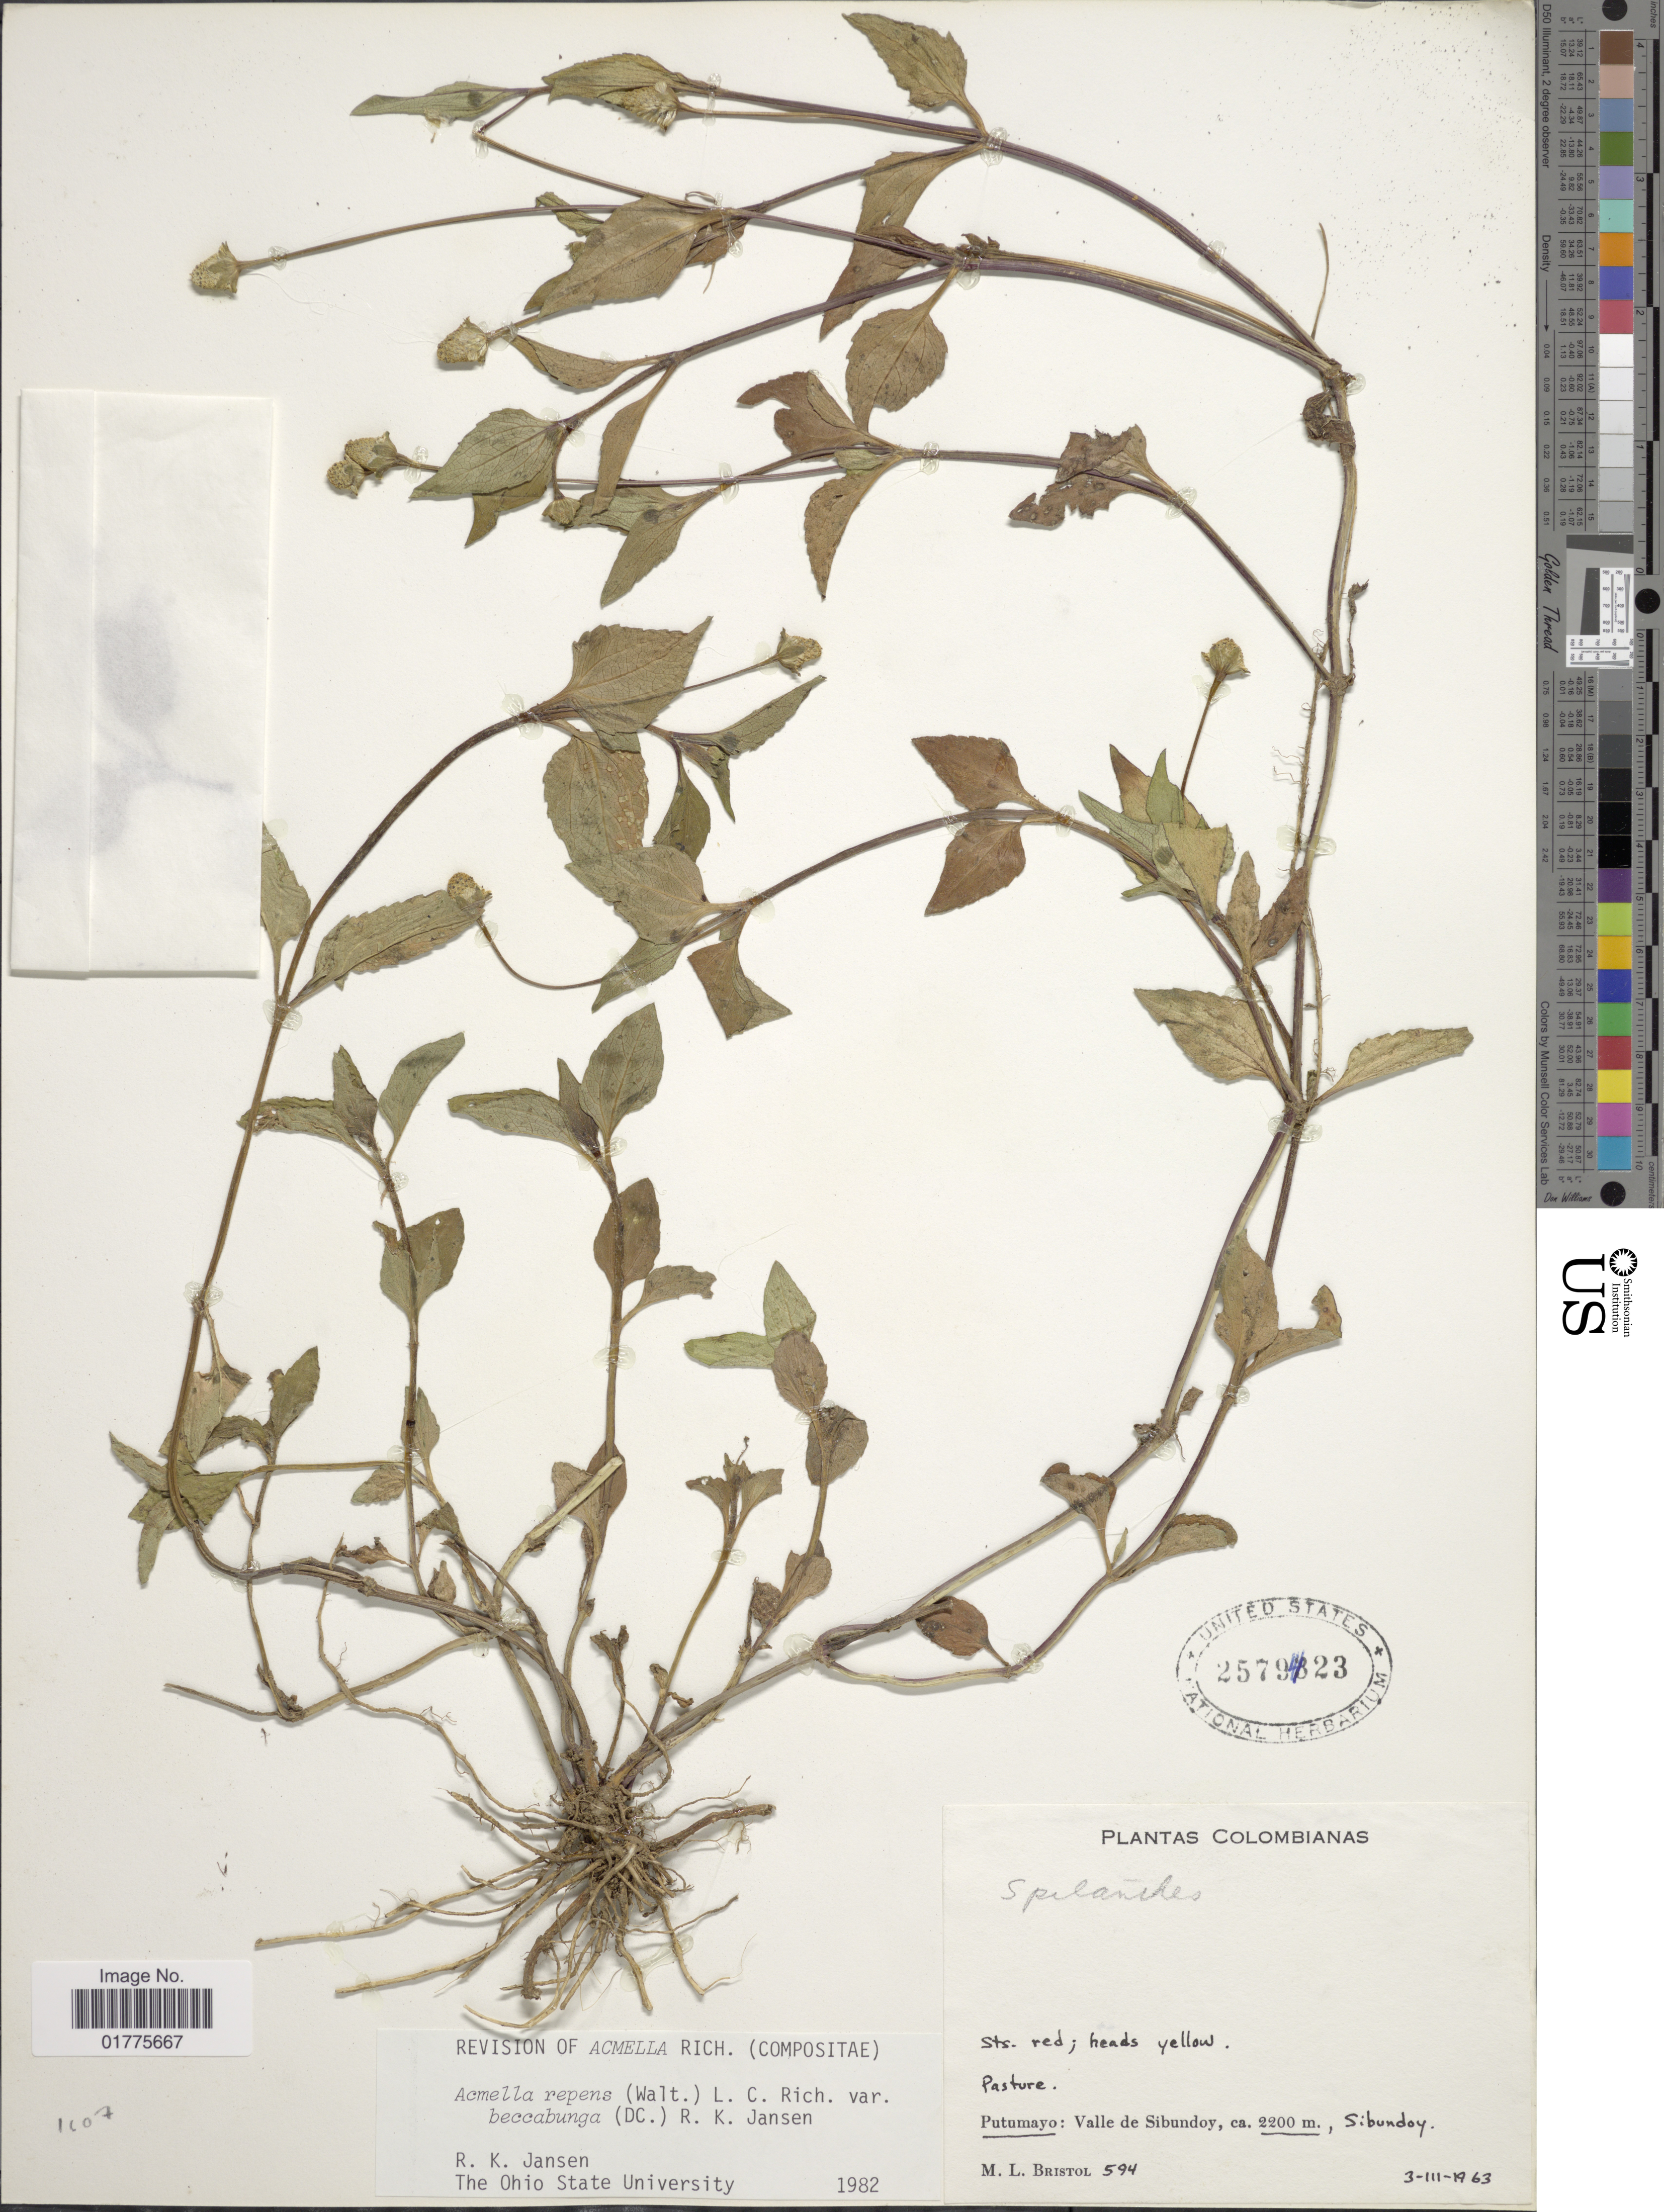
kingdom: Plantae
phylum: Tracheophyta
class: Magnoliopsida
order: Asterales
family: Asteraceae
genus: Acmella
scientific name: Acmella repens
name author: (Walter) Rich.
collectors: M. L. Bristol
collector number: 594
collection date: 1963-03-03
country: Colombia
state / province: Putumayo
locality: Valle de Sibundoy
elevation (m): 2200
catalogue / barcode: US 2579423